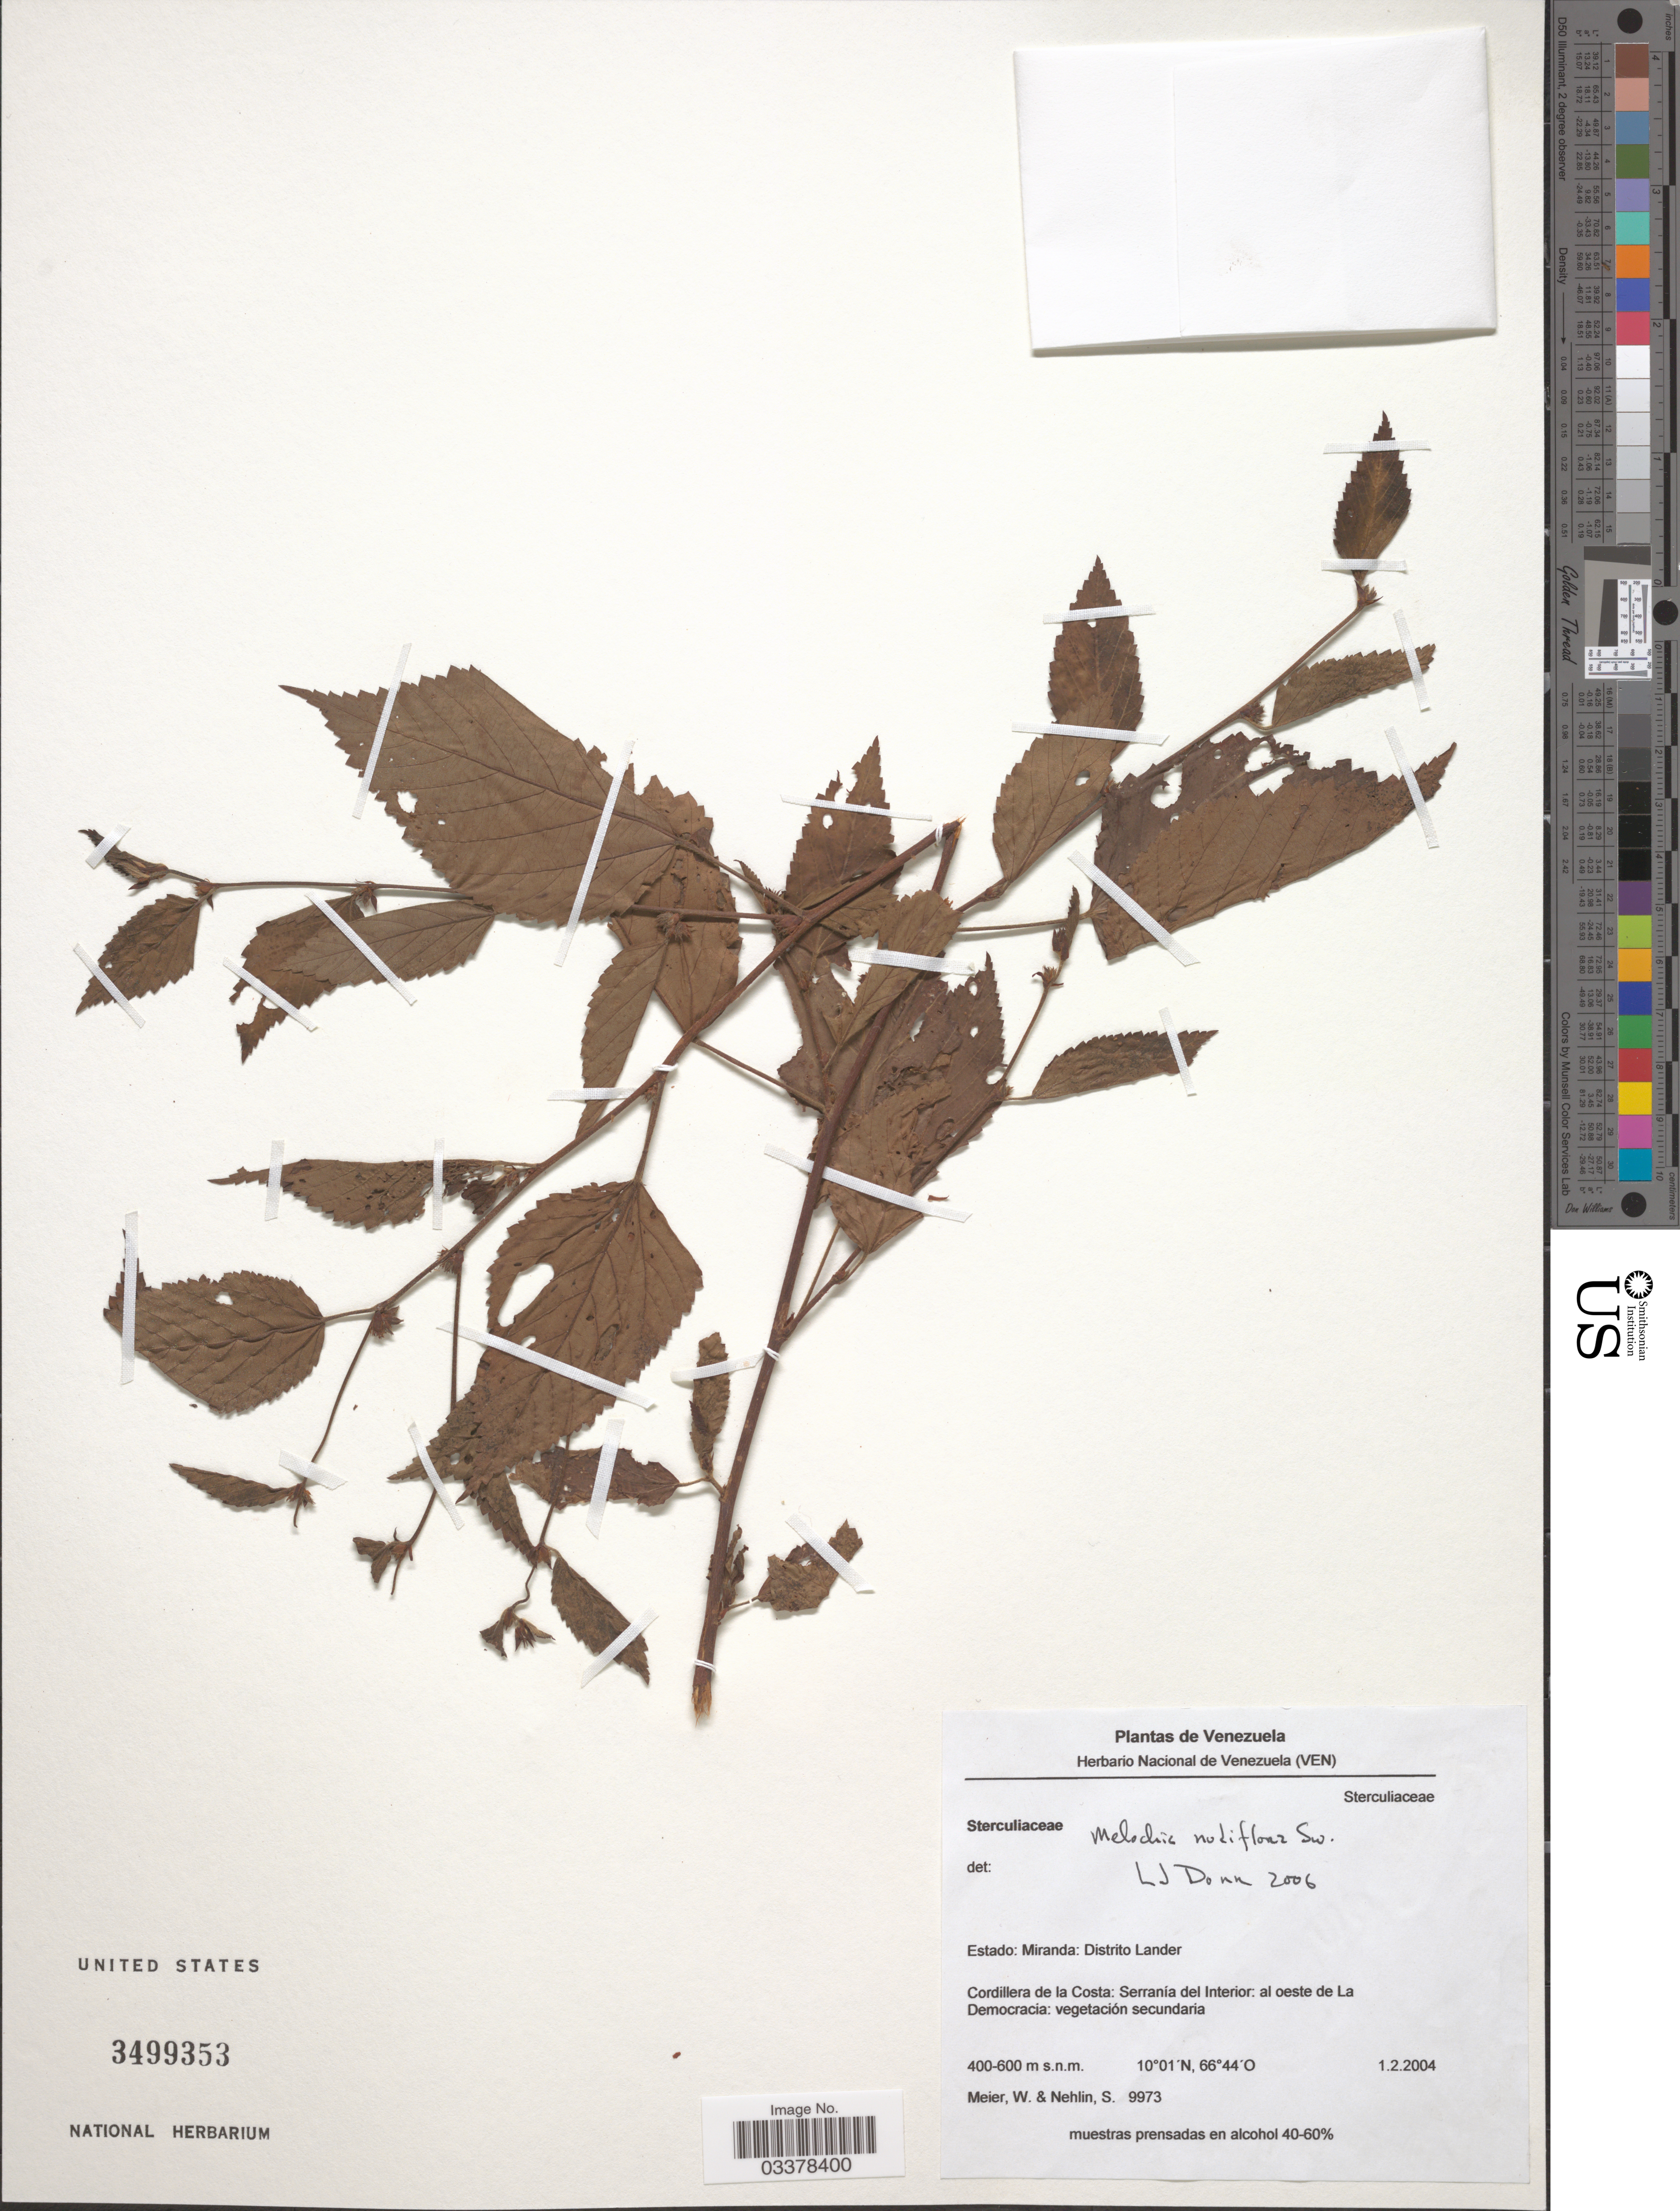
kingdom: Plantae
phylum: Tracheophyta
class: Magnoliopsida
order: Malvales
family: Malvaceae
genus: Melochia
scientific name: Melochia nodiflora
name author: Sw.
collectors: W. Meier & S. Nehlin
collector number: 9973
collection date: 2004-02-01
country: Venezuela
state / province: Miranda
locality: Distrito Lander. Cordillera de la Costa: Serranía del Interior: al oeste de La Democracia: vegetación secundaria.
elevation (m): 400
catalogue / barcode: US 3499353